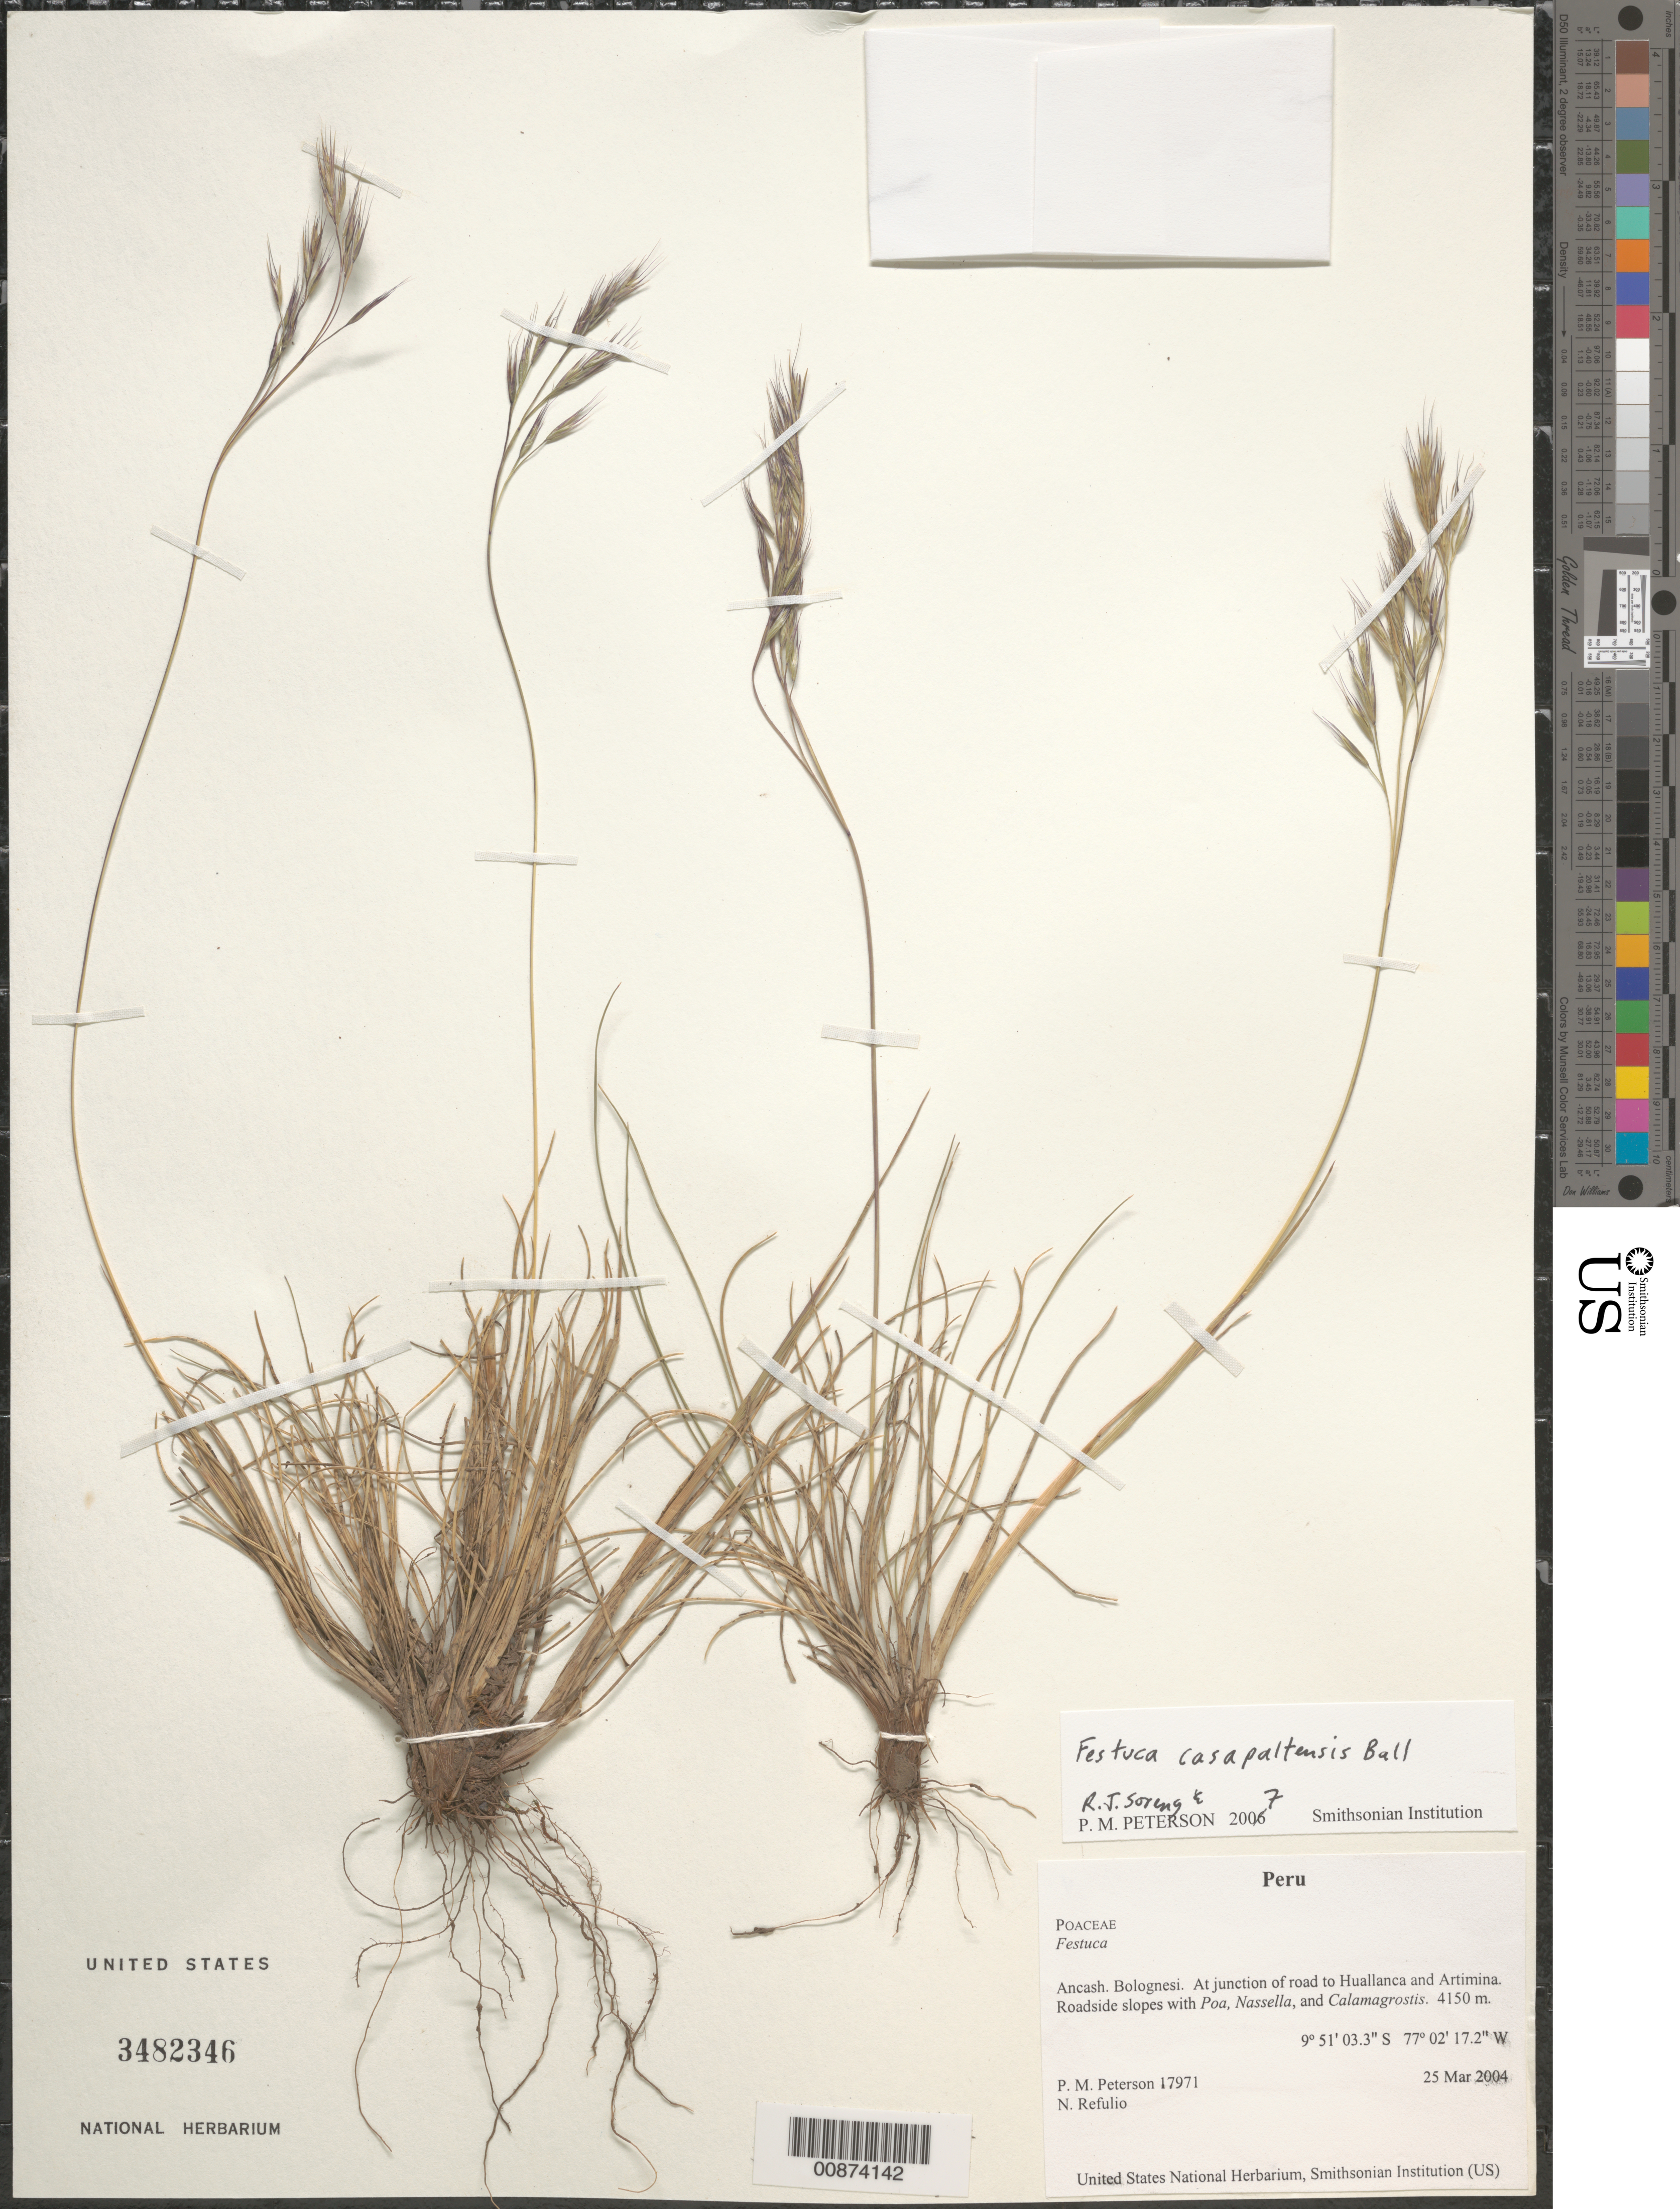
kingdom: Plantae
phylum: Tracheophyta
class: Liliopsida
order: Poales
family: Poaceae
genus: Festuca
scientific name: Festuca casapaltensis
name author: Ball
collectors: P. M. Peterson & N. Refulio-Rodríguez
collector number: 17971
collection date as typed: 25 Mar 2004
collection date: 2004-03-25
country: Peru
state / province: Ancash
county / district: Bolognesi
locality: At junction of road to Huallanca and Artimina. Roadside slopes with Poa, Nassella, and Calamagrostis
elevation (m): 4150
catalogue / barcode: US 3482346